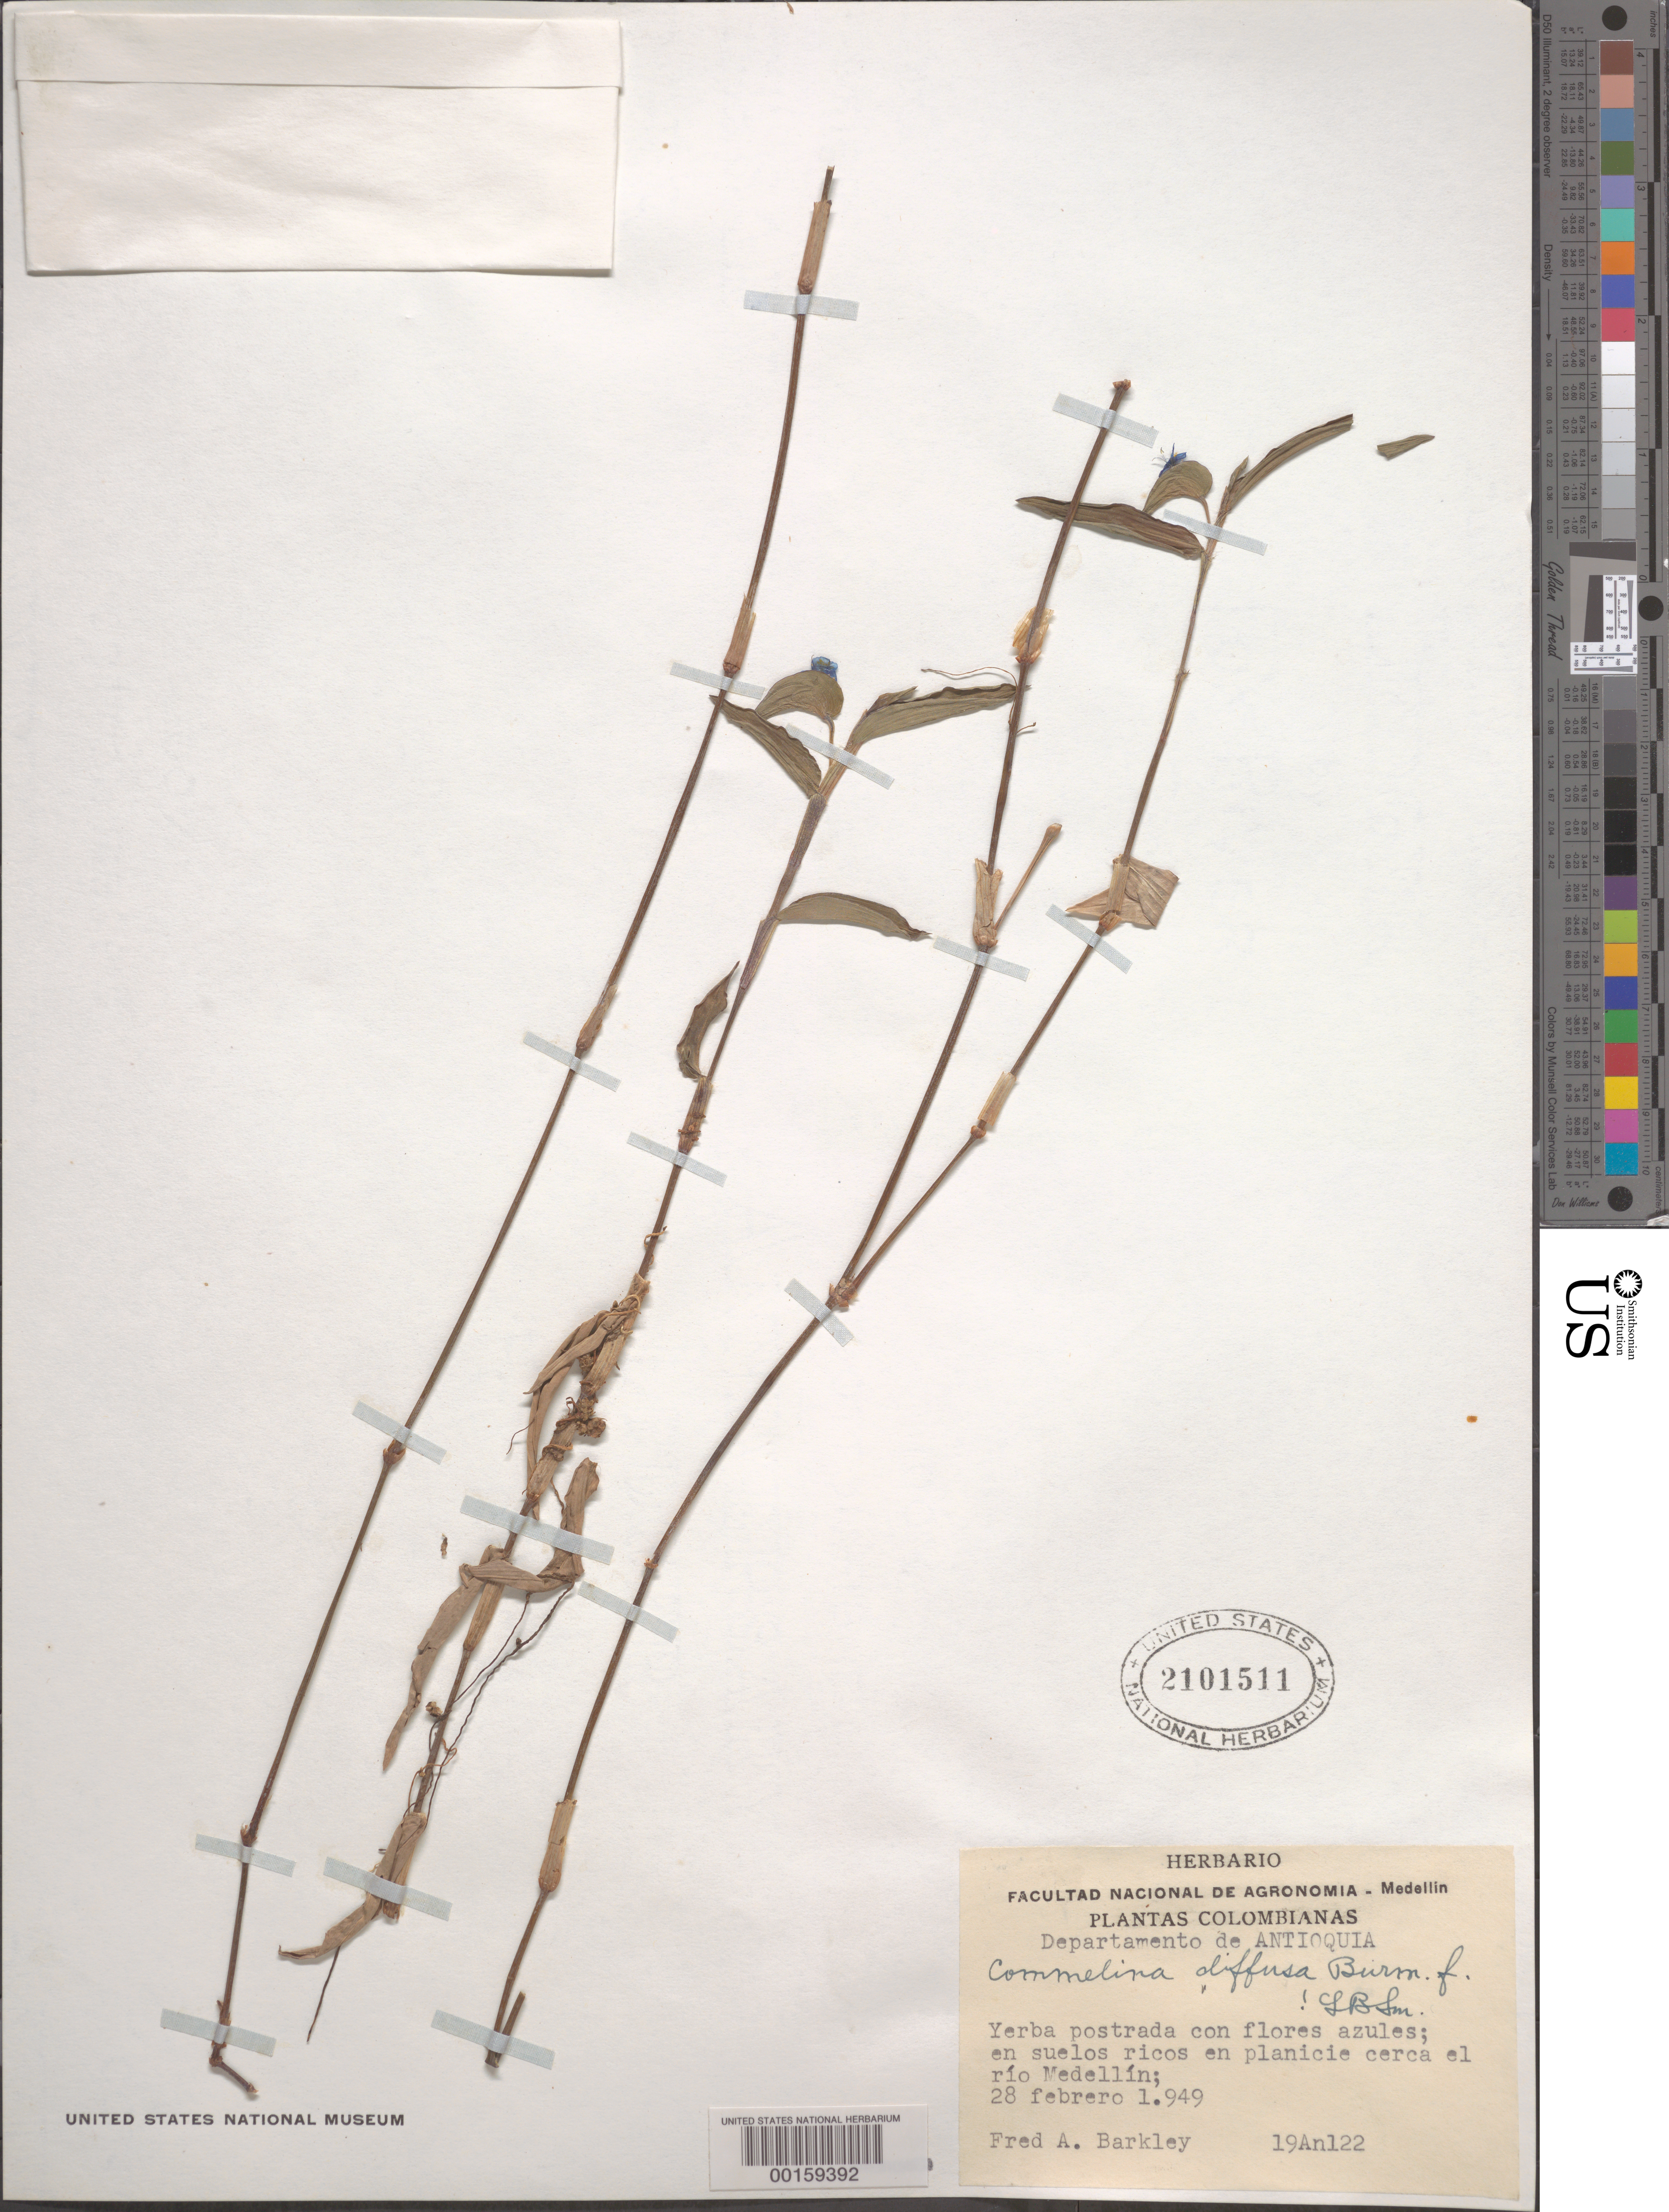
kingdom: Plantae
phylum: Tracheophyta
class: Liliopsida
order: Commelinales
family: Commelinaceae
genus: Commelina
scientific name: Commelina diffusa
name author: Burm. f.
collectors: F. A. Barkley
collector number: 19an122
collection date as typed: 28 Feb 1949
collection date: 1949-02-28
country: Colombia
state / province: Antioquia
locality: Rio Medellin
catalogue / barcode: US 2101511